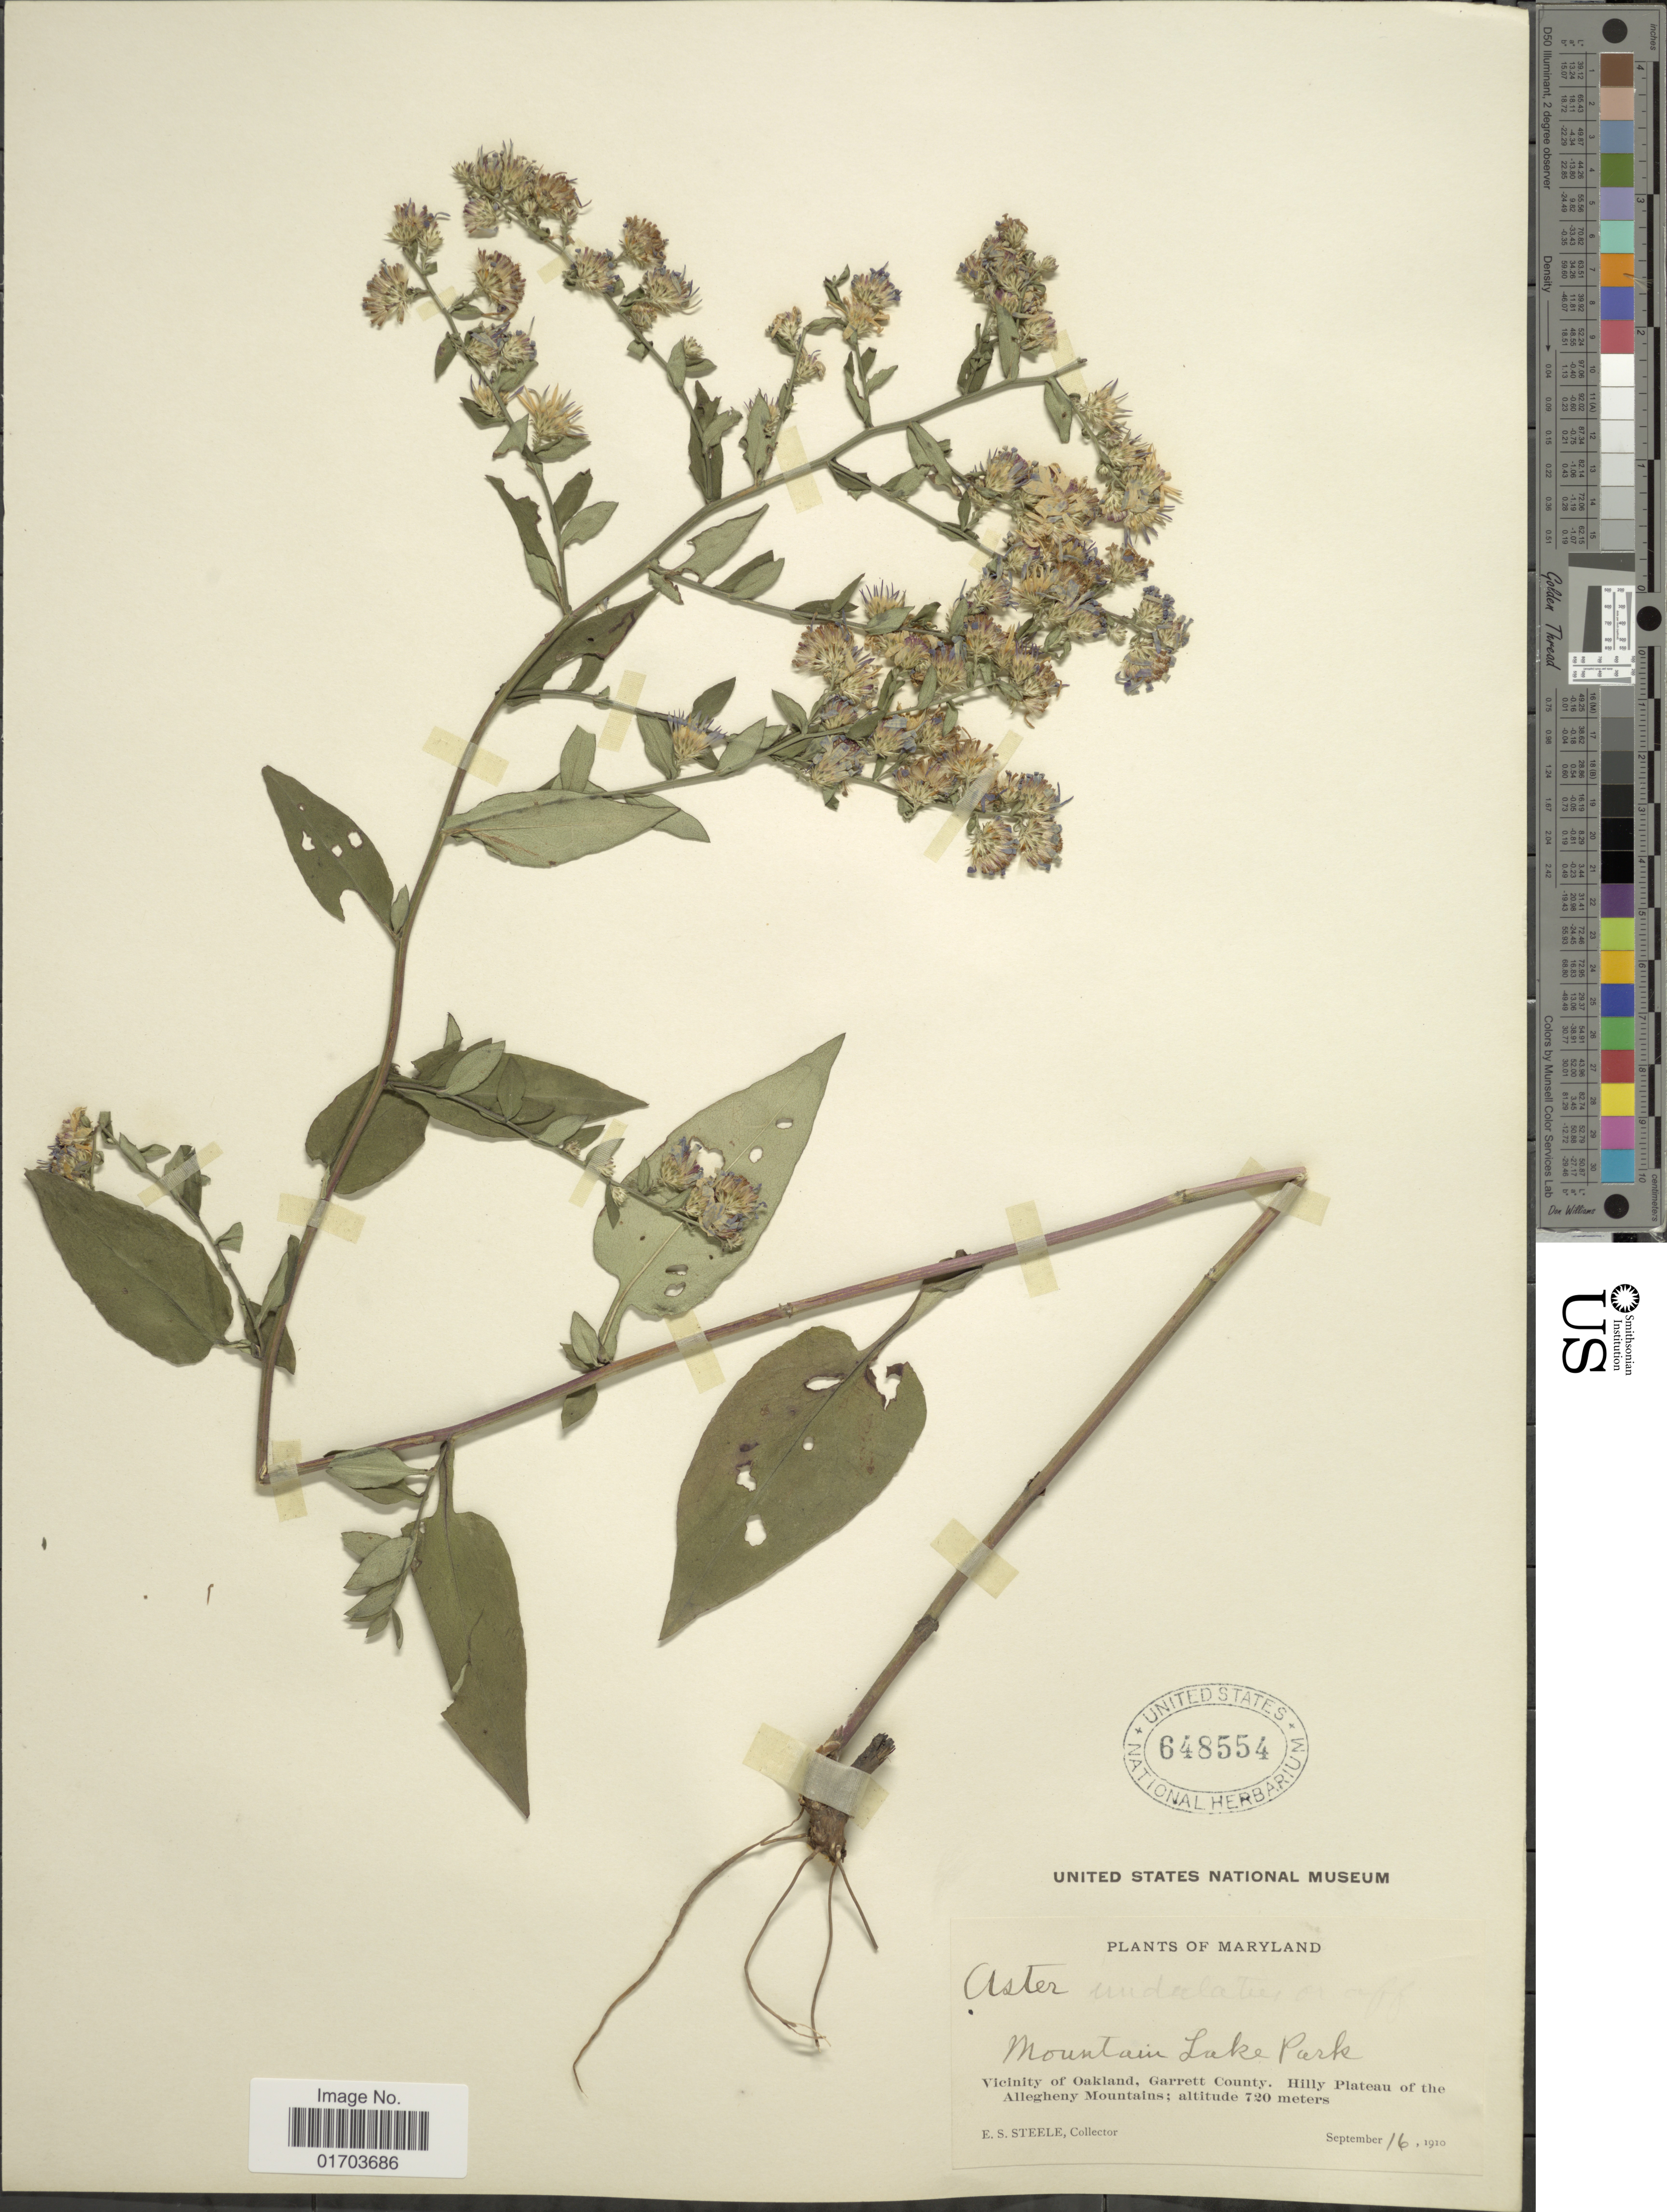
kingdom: Plantae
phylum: Tracheophyta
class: Magnoliopsida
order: Asterales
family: Asteraceae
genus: Symphyotrichum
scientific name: Symphyotrichum undulatum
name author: (L.) G.L. Nesom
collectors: E. Steele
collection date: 1910-09-16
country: United States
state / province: Maryland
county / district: Garrett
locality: Maryland. Mountain Lake Park. Vicinity of Oakland, Garrett County. Hilly Plateau of the Allegheny Mountains.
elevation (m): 720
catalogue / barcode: US 648554